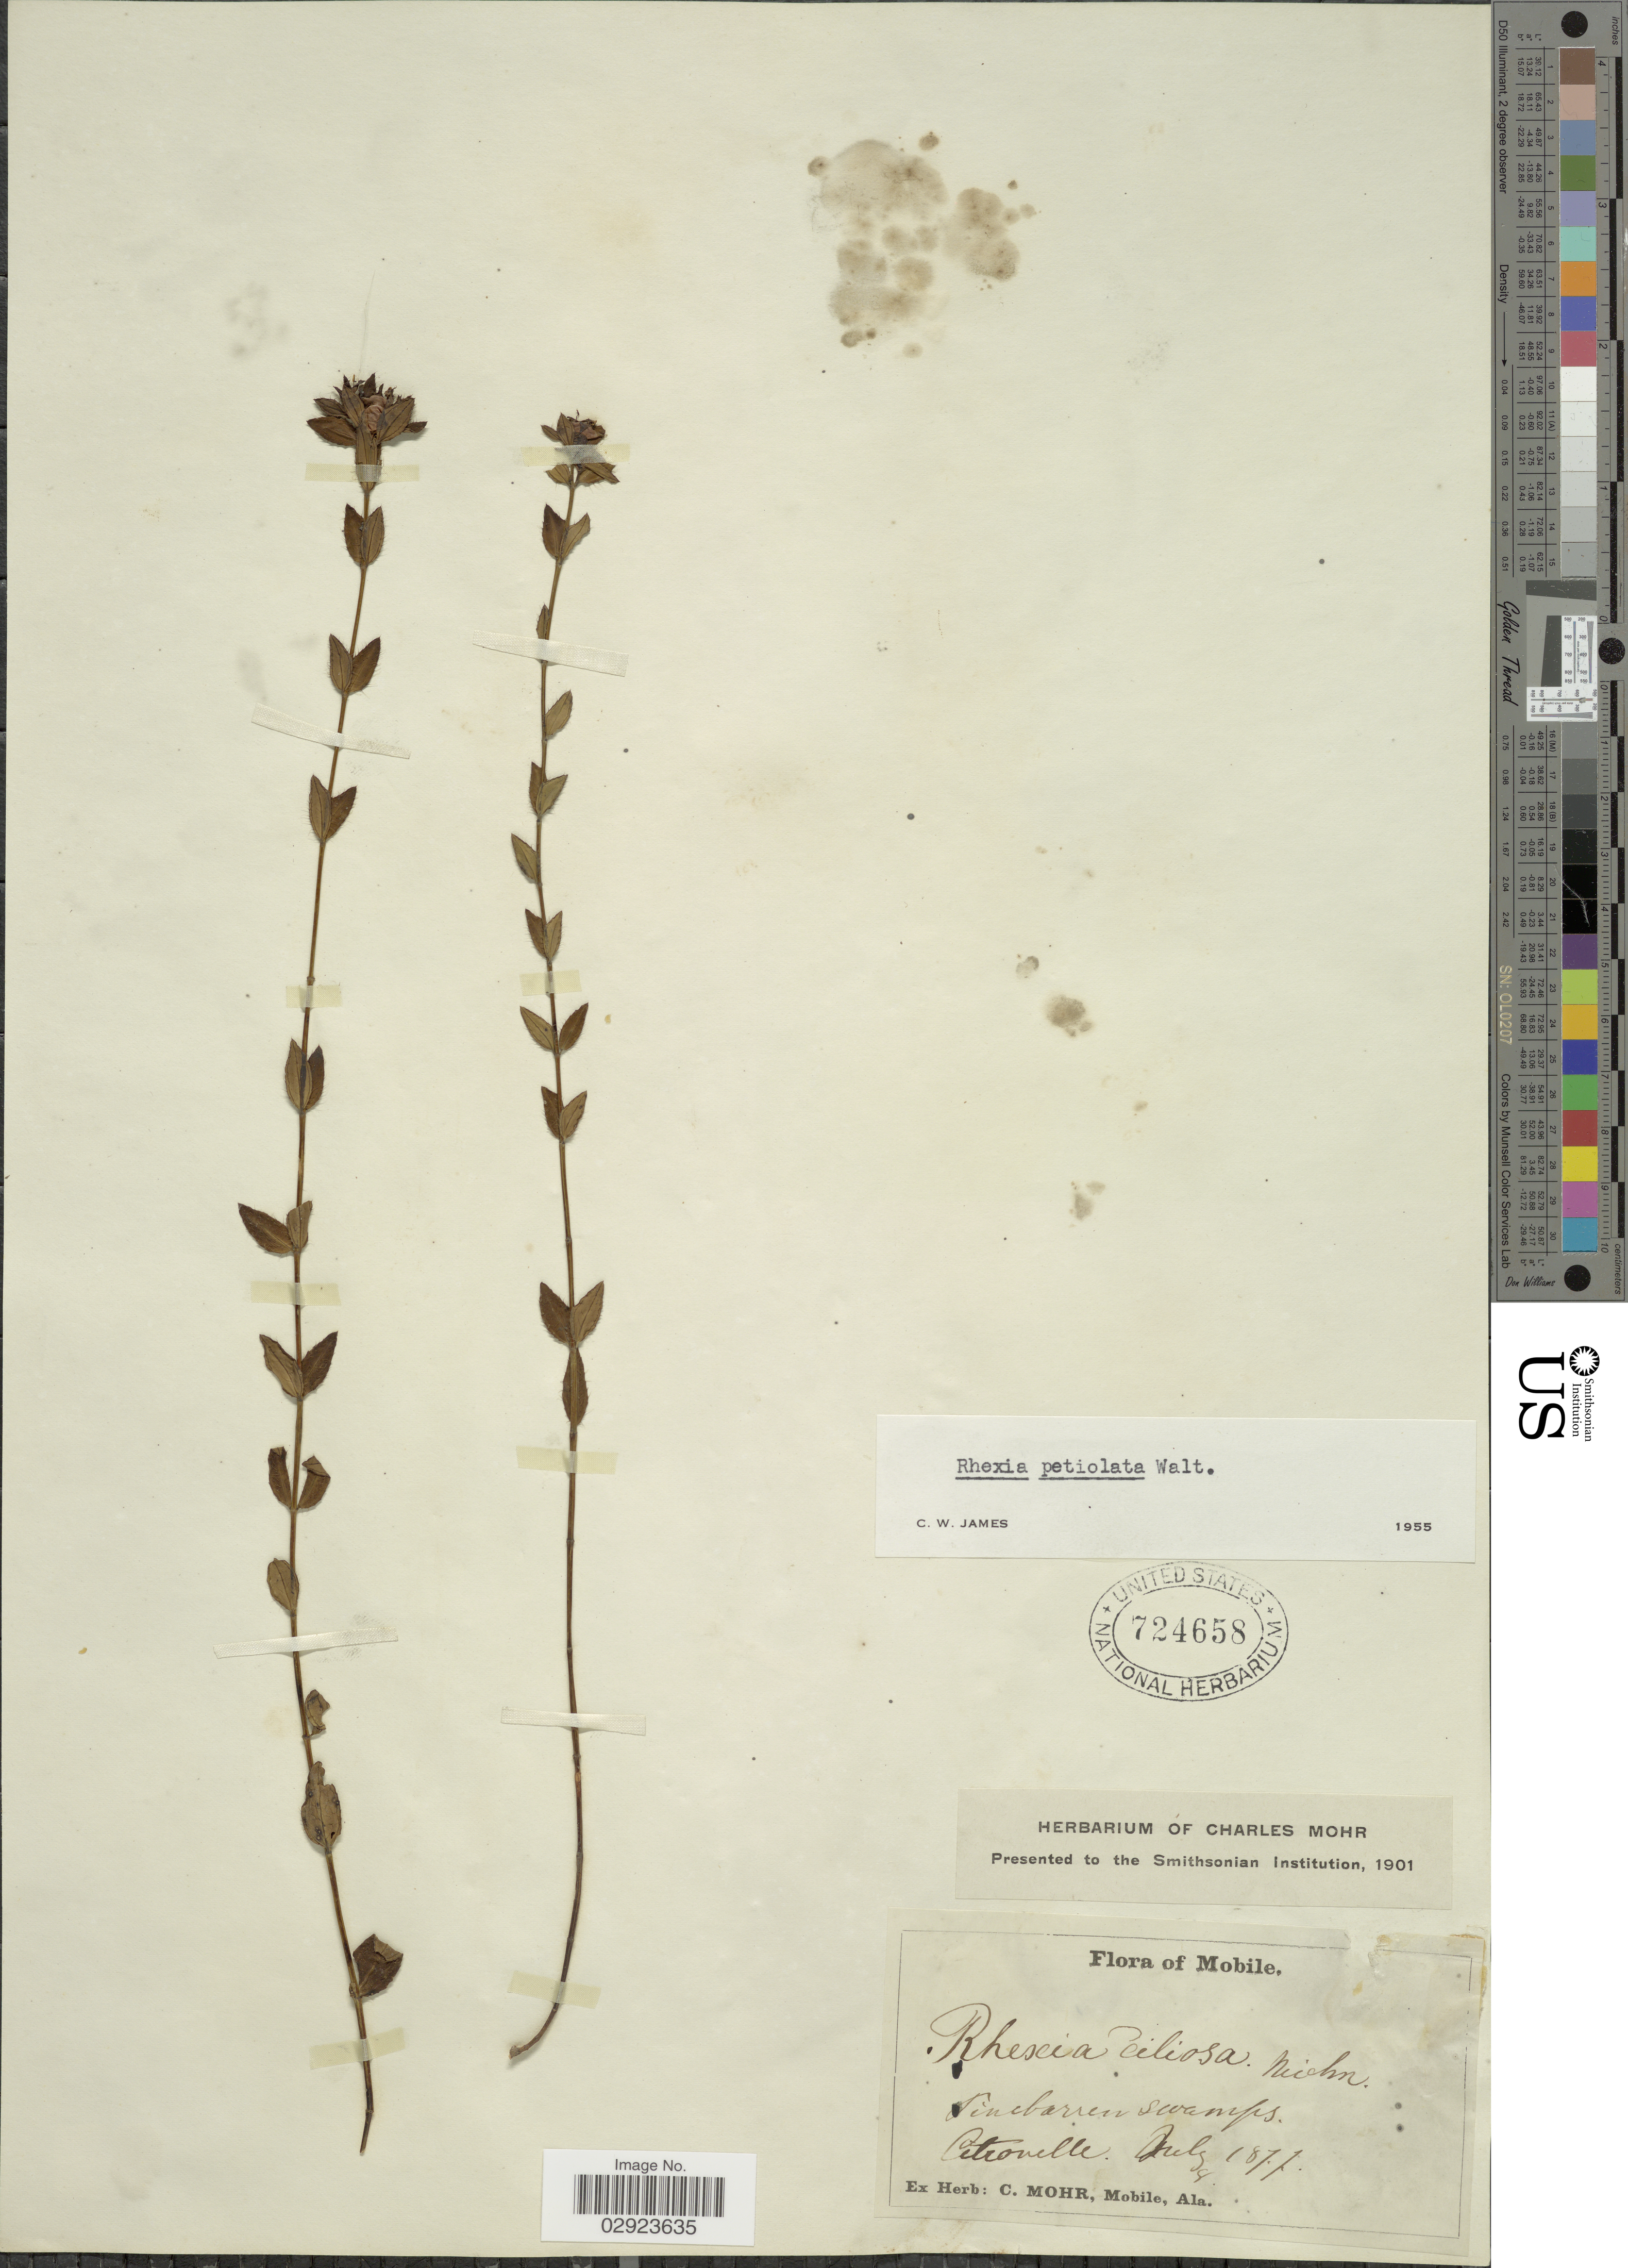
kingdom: Plantae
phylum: Tracheophyta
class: Magnoliopsida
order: Myrtales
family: Melastomataceae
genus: Rhexia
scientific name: Rhexia petiolata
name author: Walter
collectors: ex herb. Charles Mohr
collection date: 1877-07-08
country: United States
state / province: Alabama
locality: Mobile. Citronelle.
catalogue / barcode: US 724658